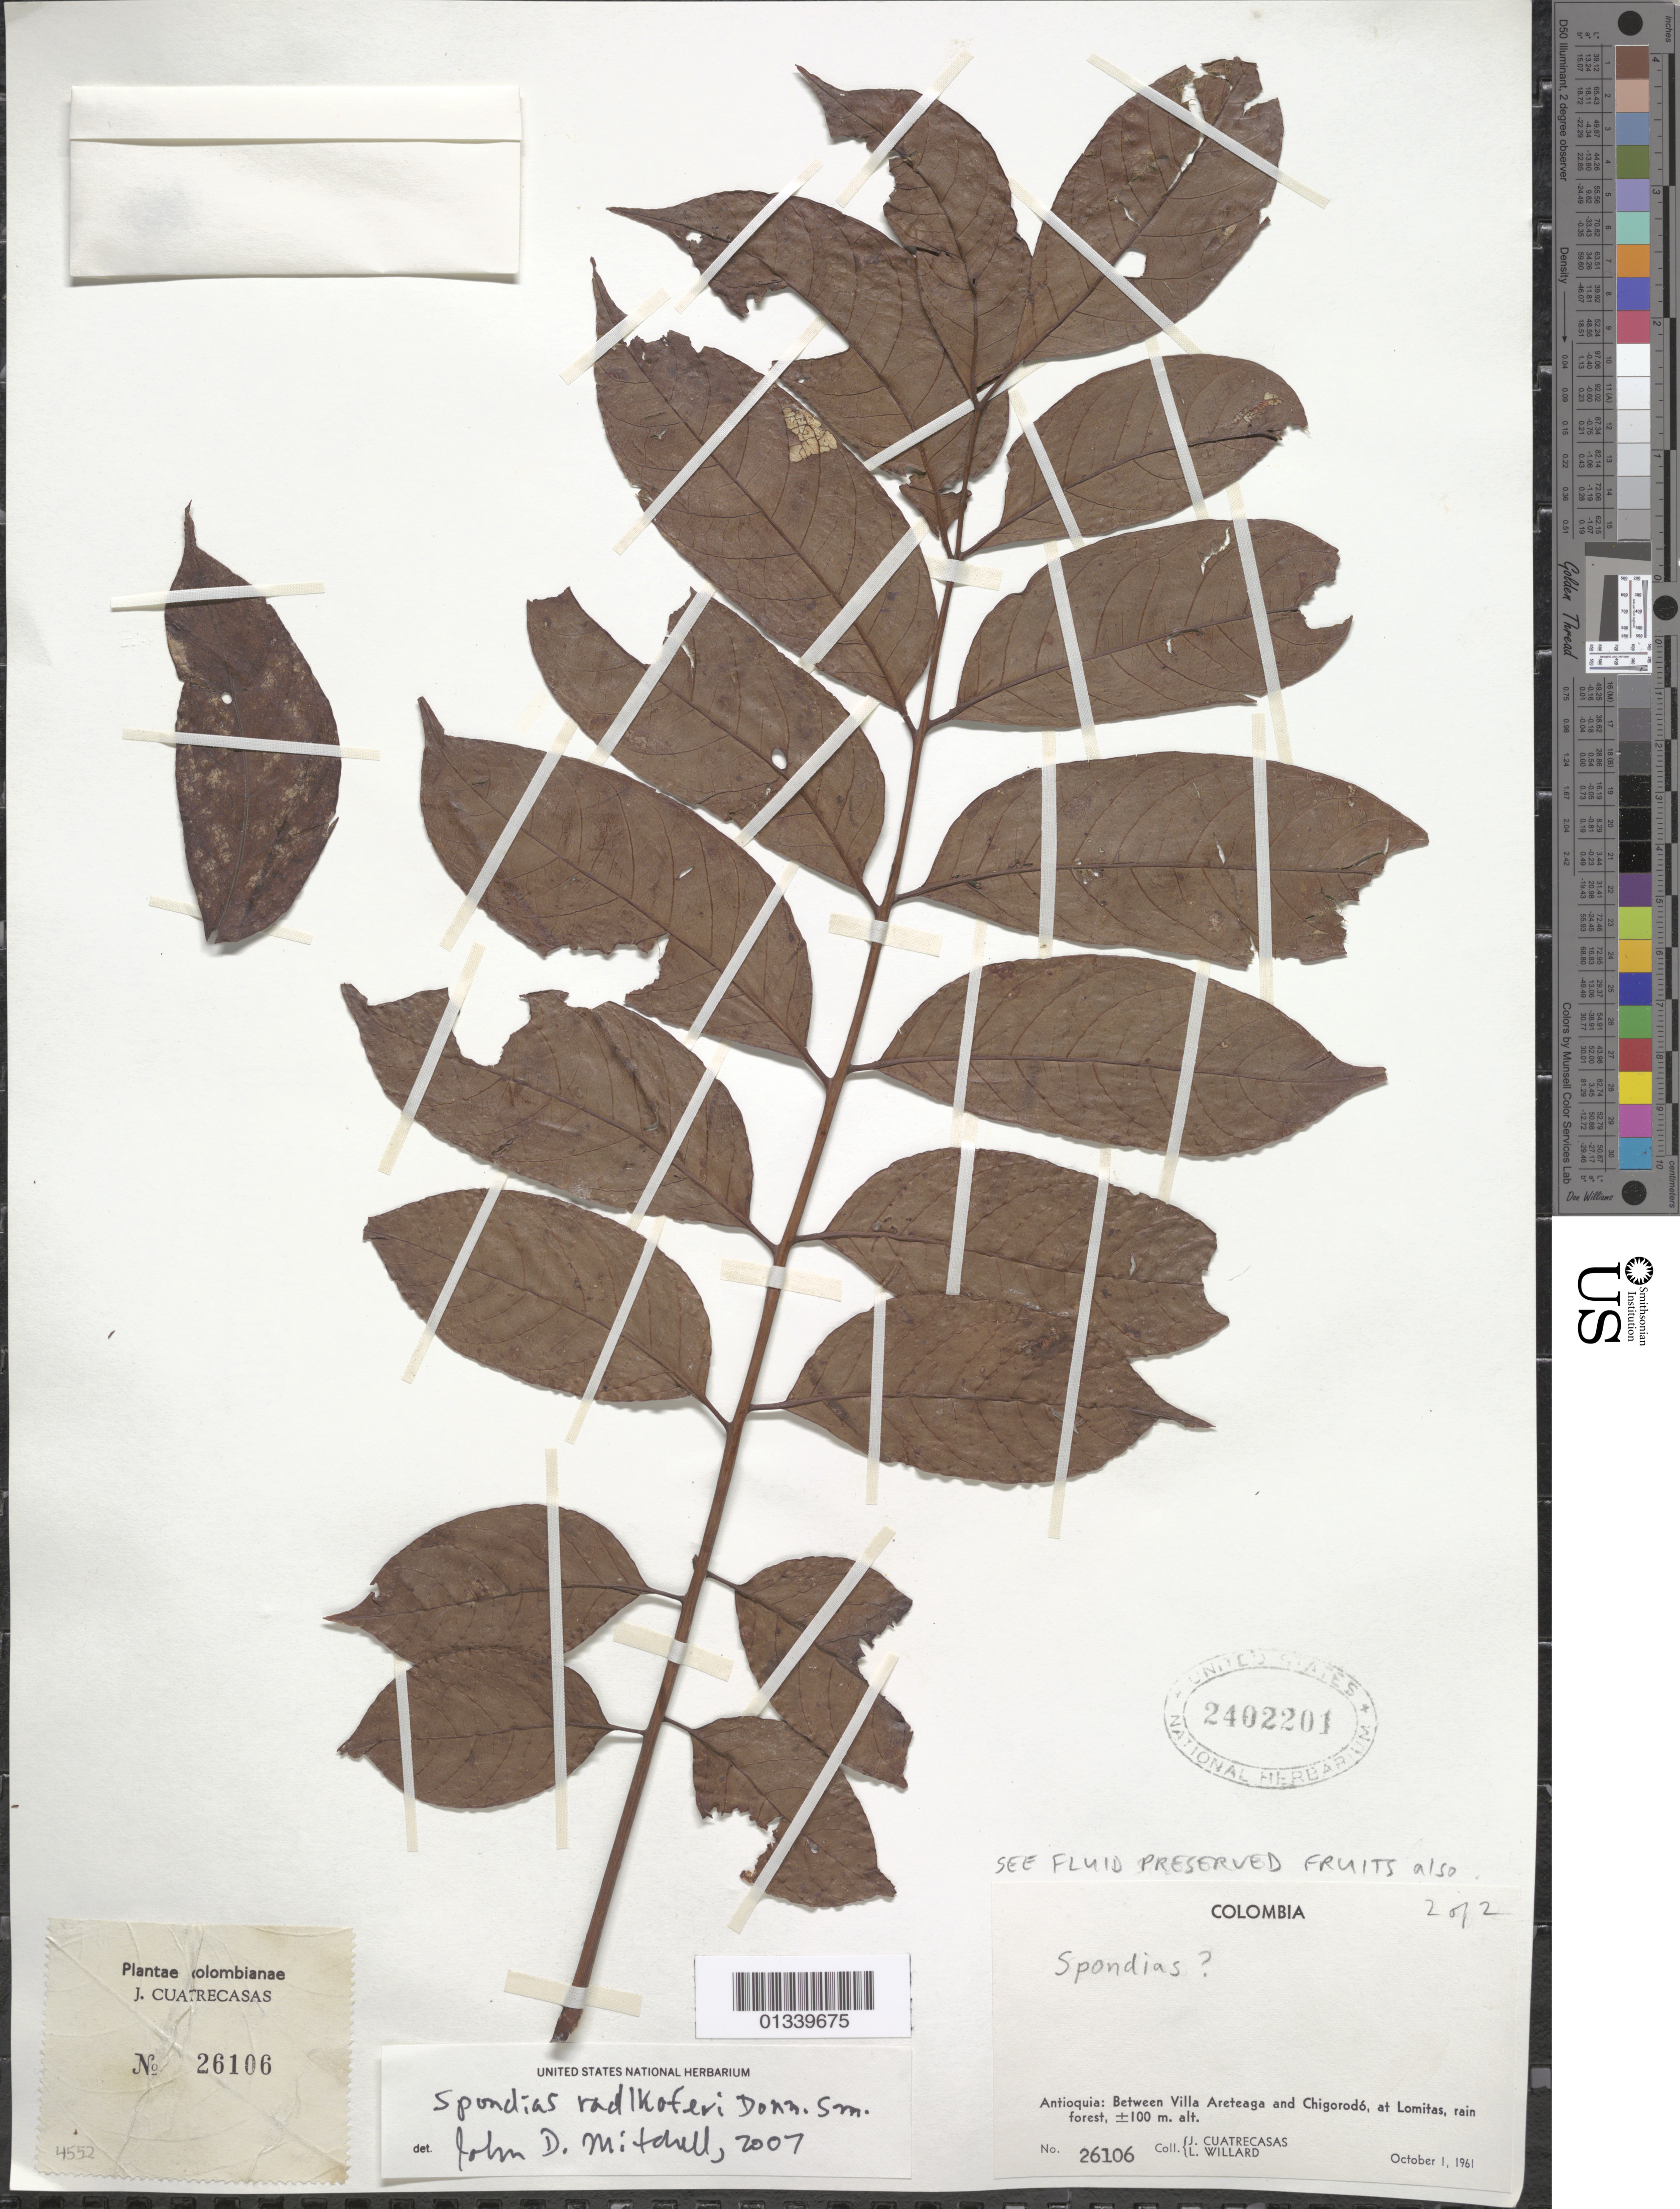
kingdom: Plantae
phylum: Tracheophyta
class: Magnoliopsida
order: Sapindales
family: Anacardiaceae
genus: Spondias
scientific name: Spondias radlkoferi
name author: Donn. Sm.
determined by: Mitchell, John D.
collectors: J. Cuatrecasas & L. Willard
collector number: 26106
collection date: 1958-04-03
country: Colombia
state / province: Antioquia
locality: Between Villa Areaga and Chigorodo, at Lomitas.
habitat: Rain forest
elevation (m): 100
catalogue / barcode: US 2402201